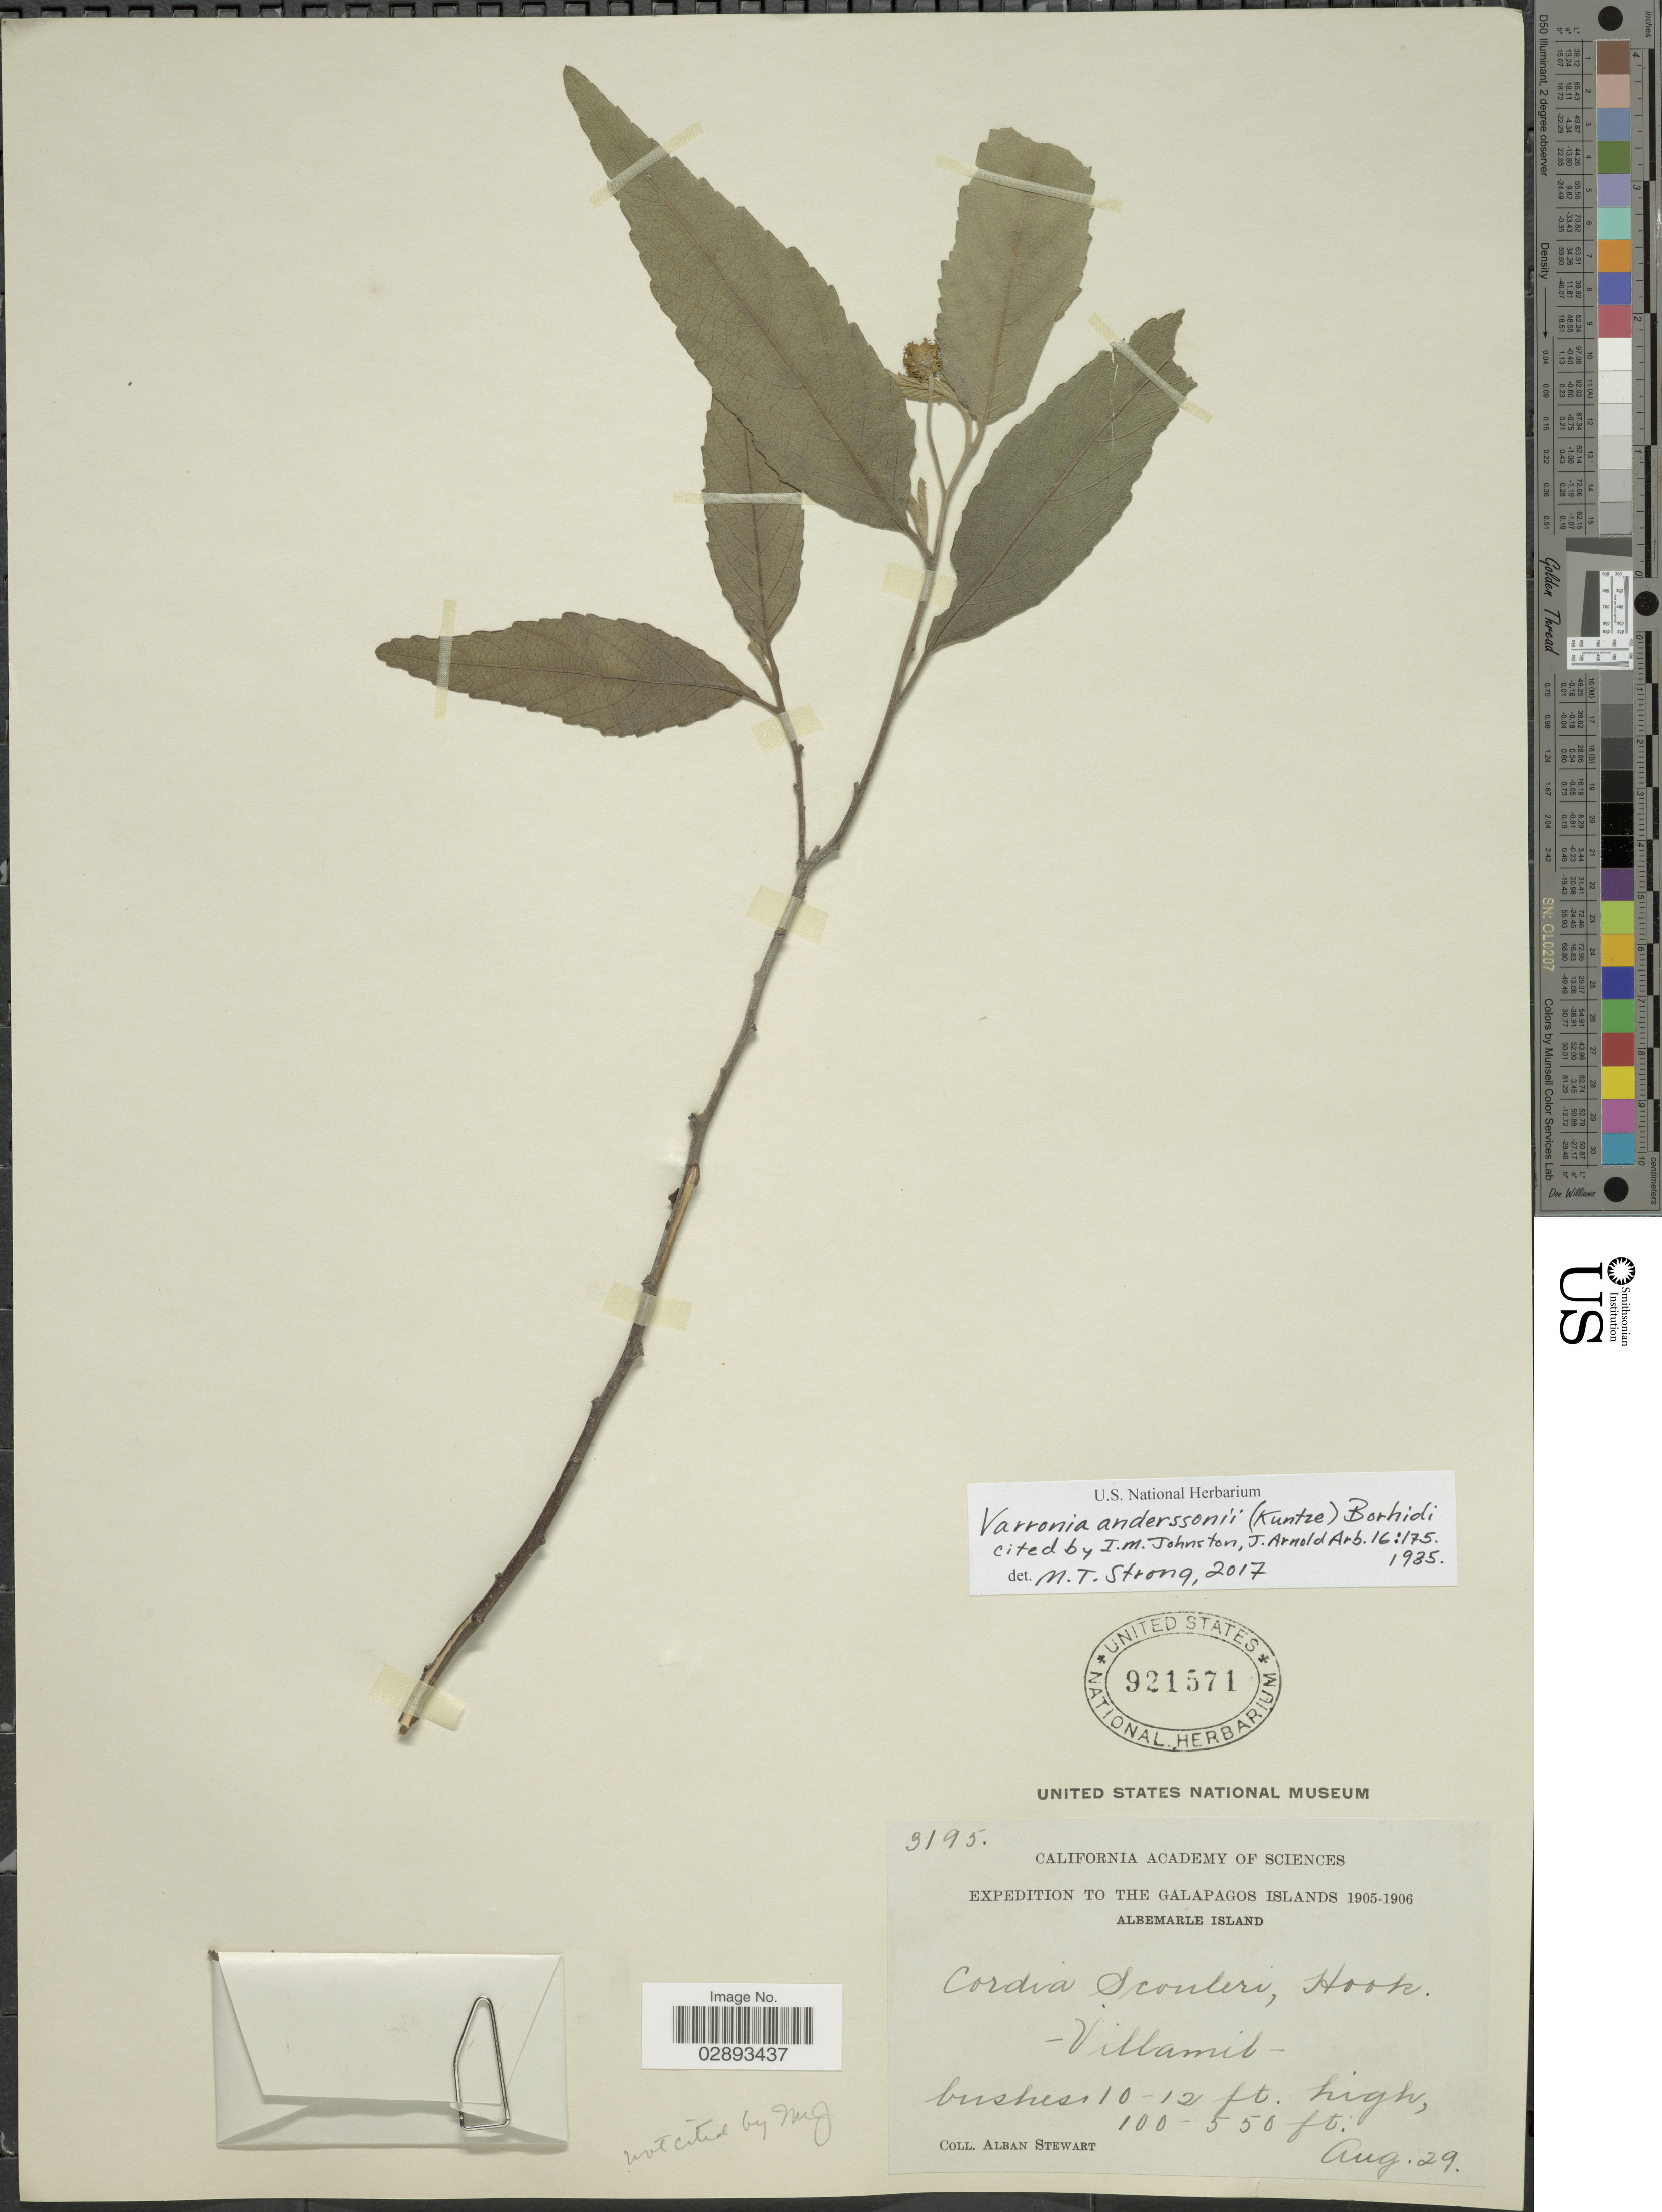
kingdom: Plantae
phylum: Tracheophyta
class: Magnoliopsida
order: Boraginales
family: Cordiaceae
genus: Varronia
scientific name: Varronia anderssonii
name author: (Kuntze) Borhidi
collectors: A. Stewart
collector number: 3195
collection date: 1905-08-29/1906-08-29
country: Ecuador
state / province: Colón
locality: The Galapagos Islands, Albemarle Island, Villamil.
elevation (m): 30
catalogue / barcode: US 921571